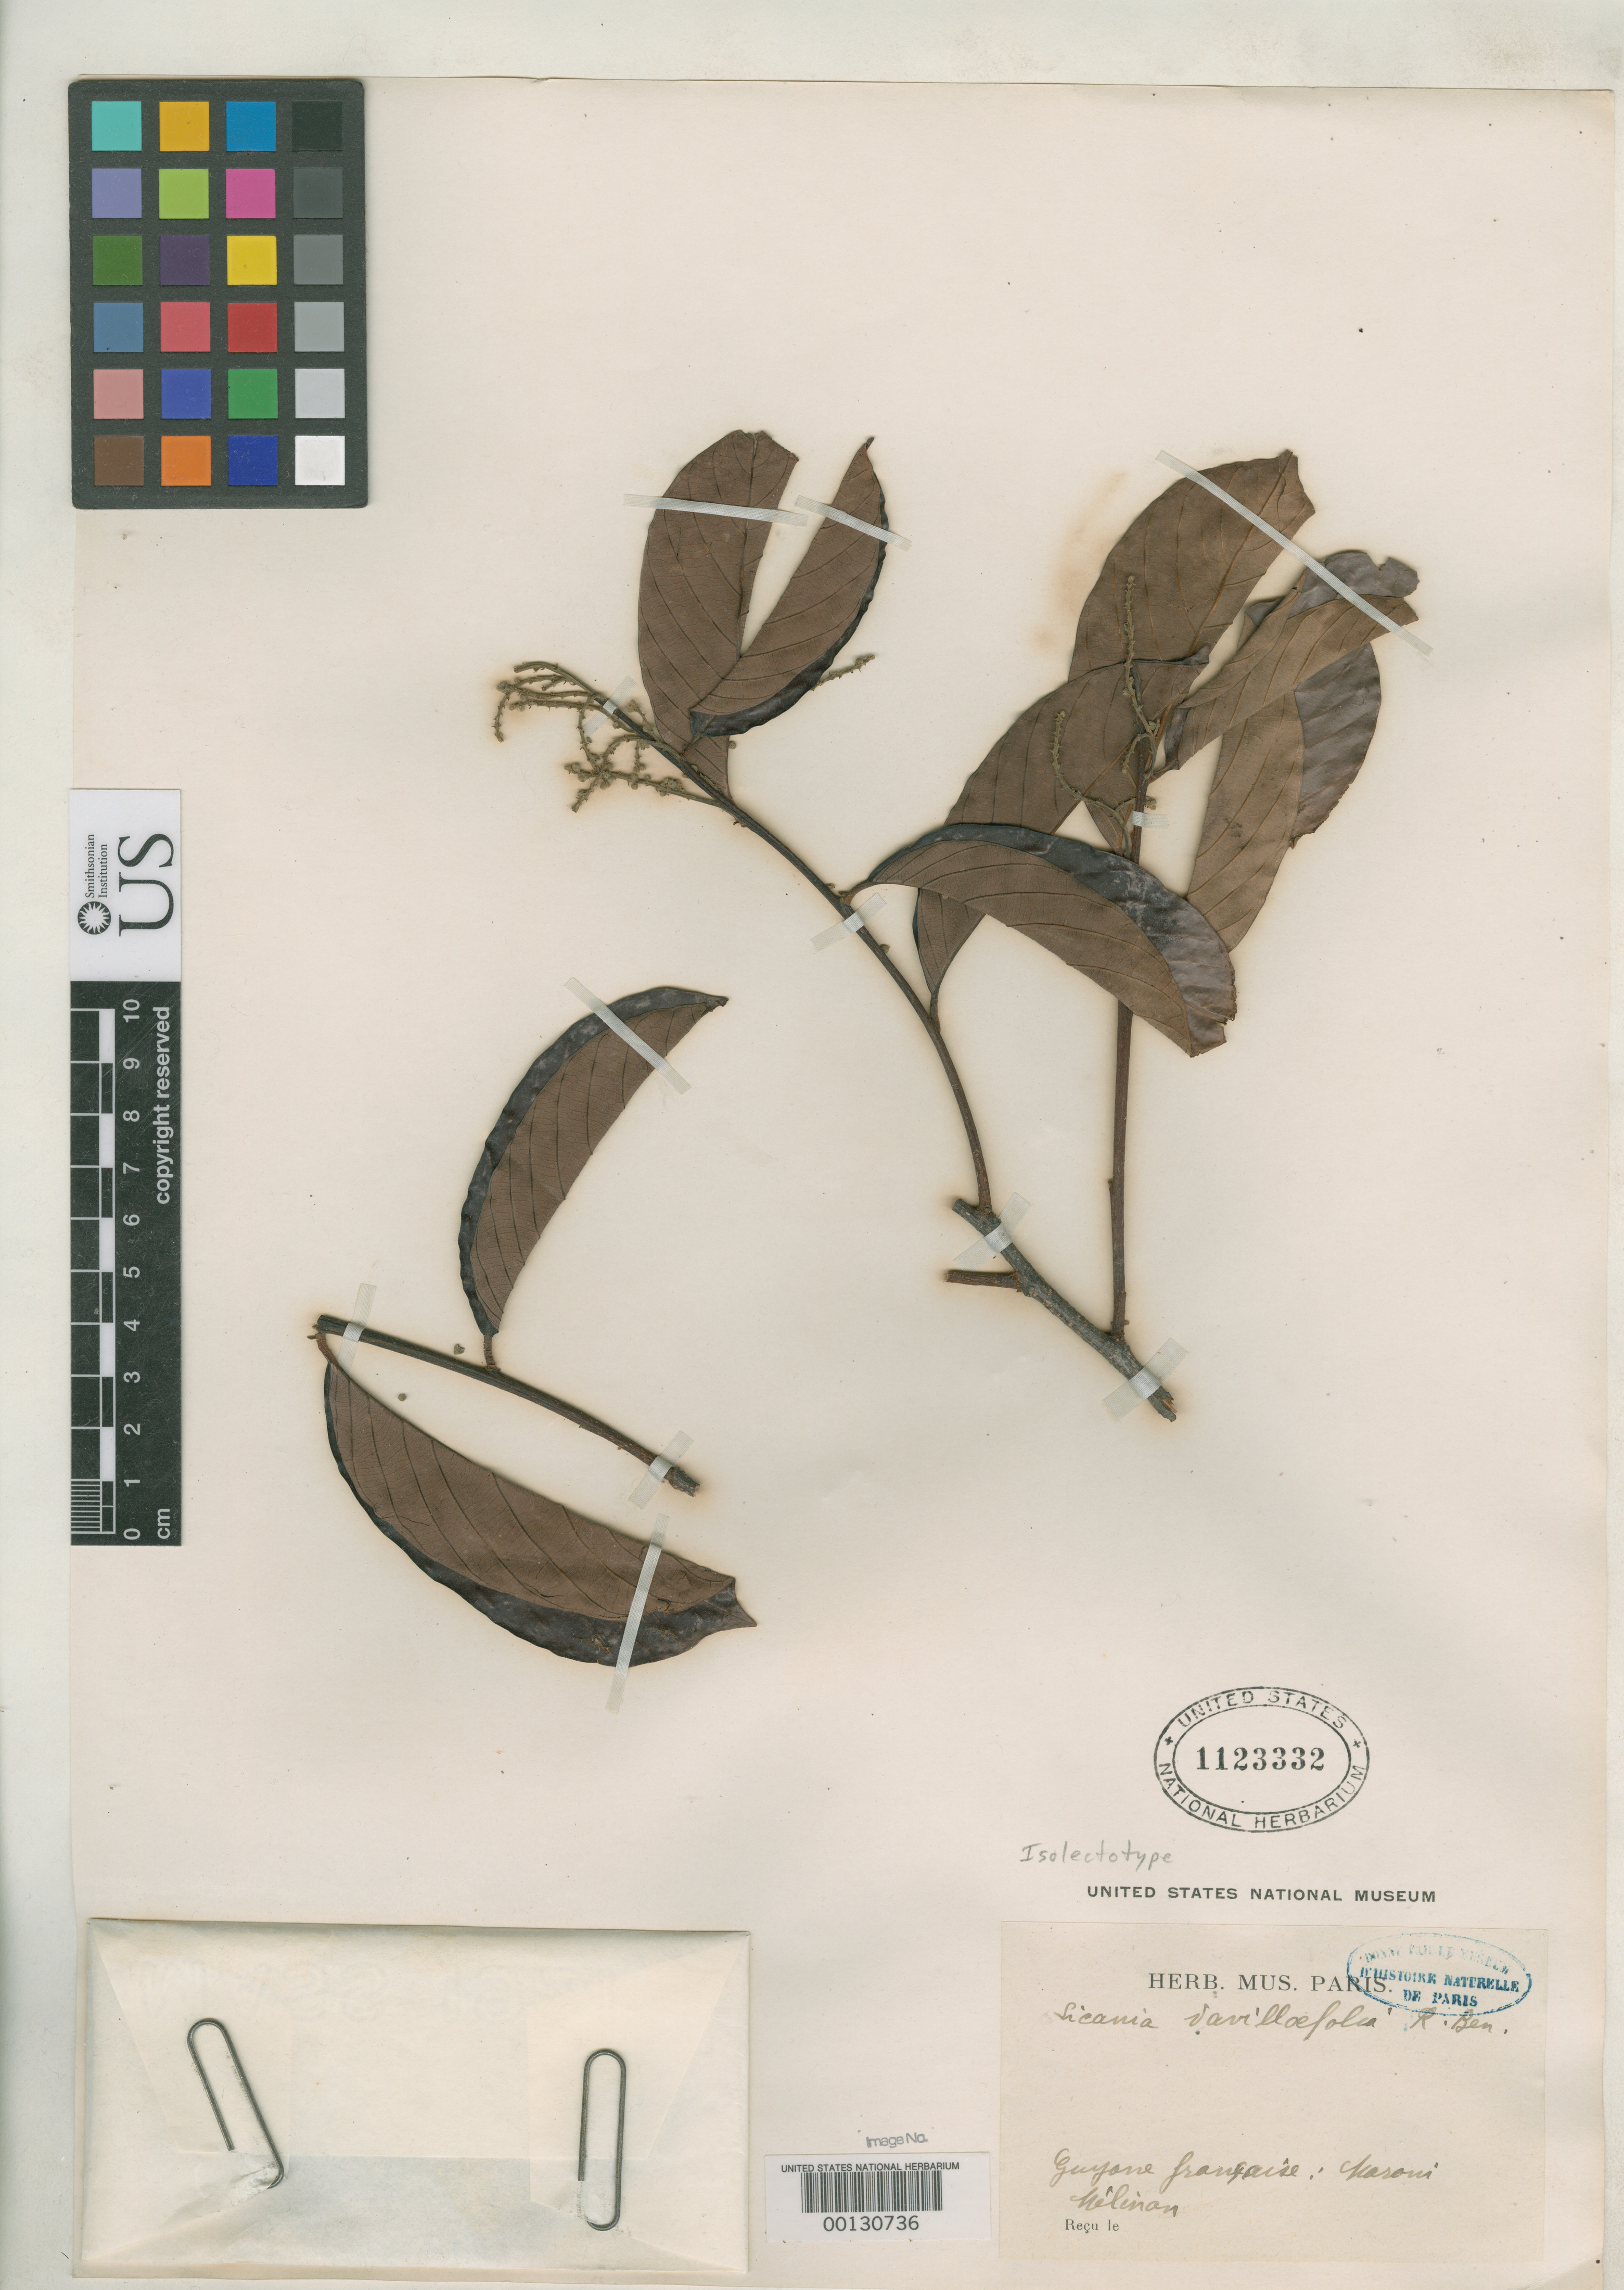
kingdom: Plantae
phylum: Tracheophyta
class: Magnoliopsida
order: Malpighiales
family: Chrysobalanaceae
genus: Licania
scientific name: Licania davillifolia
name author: Benoist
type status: Isolectotype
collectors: M. Melinon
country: French Guiana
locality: Maroni.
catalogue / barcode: US 1123332